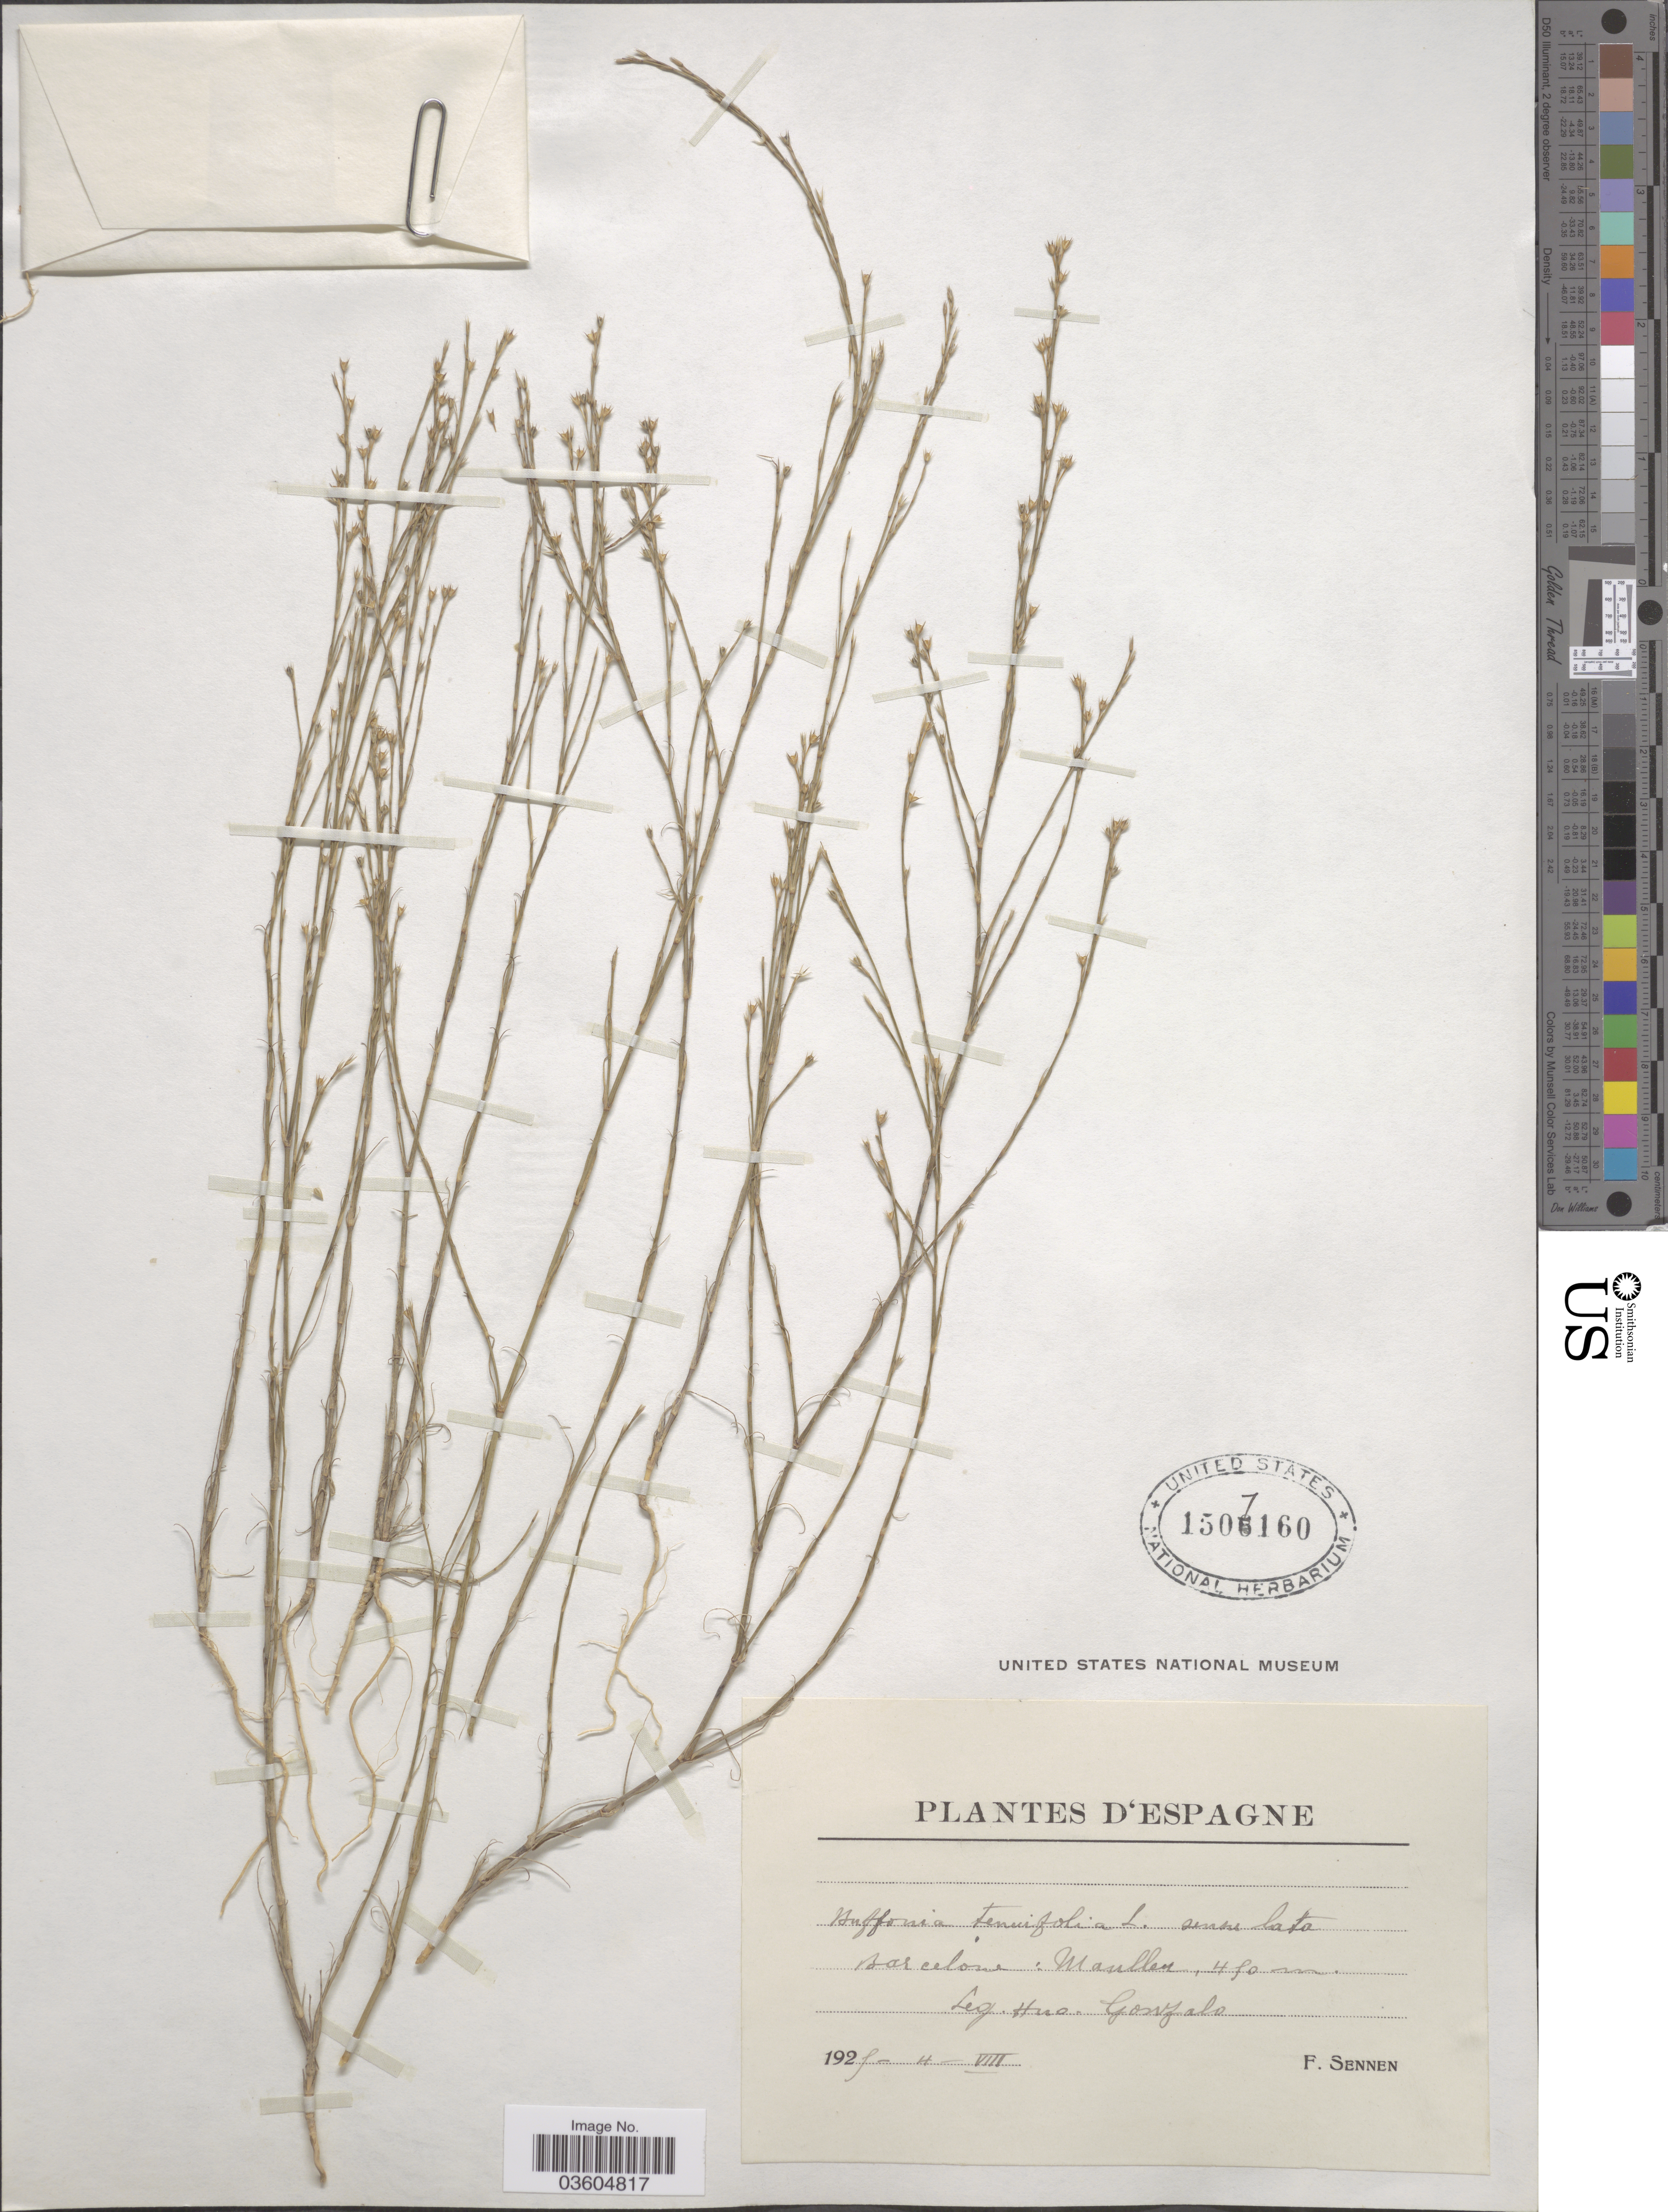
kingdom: Plantae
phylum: Tracheophyta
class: Magnoliopsida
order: Caryophyllales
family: Caryophyllaceae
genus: Bufonia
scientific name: Bufonia tenuifolia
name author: L.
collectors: H. Gonzalo & E. Sennen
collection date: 1925-08-04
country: Spain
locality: Barcelone: Manlleu.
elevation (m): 450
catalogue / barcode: US 1507160